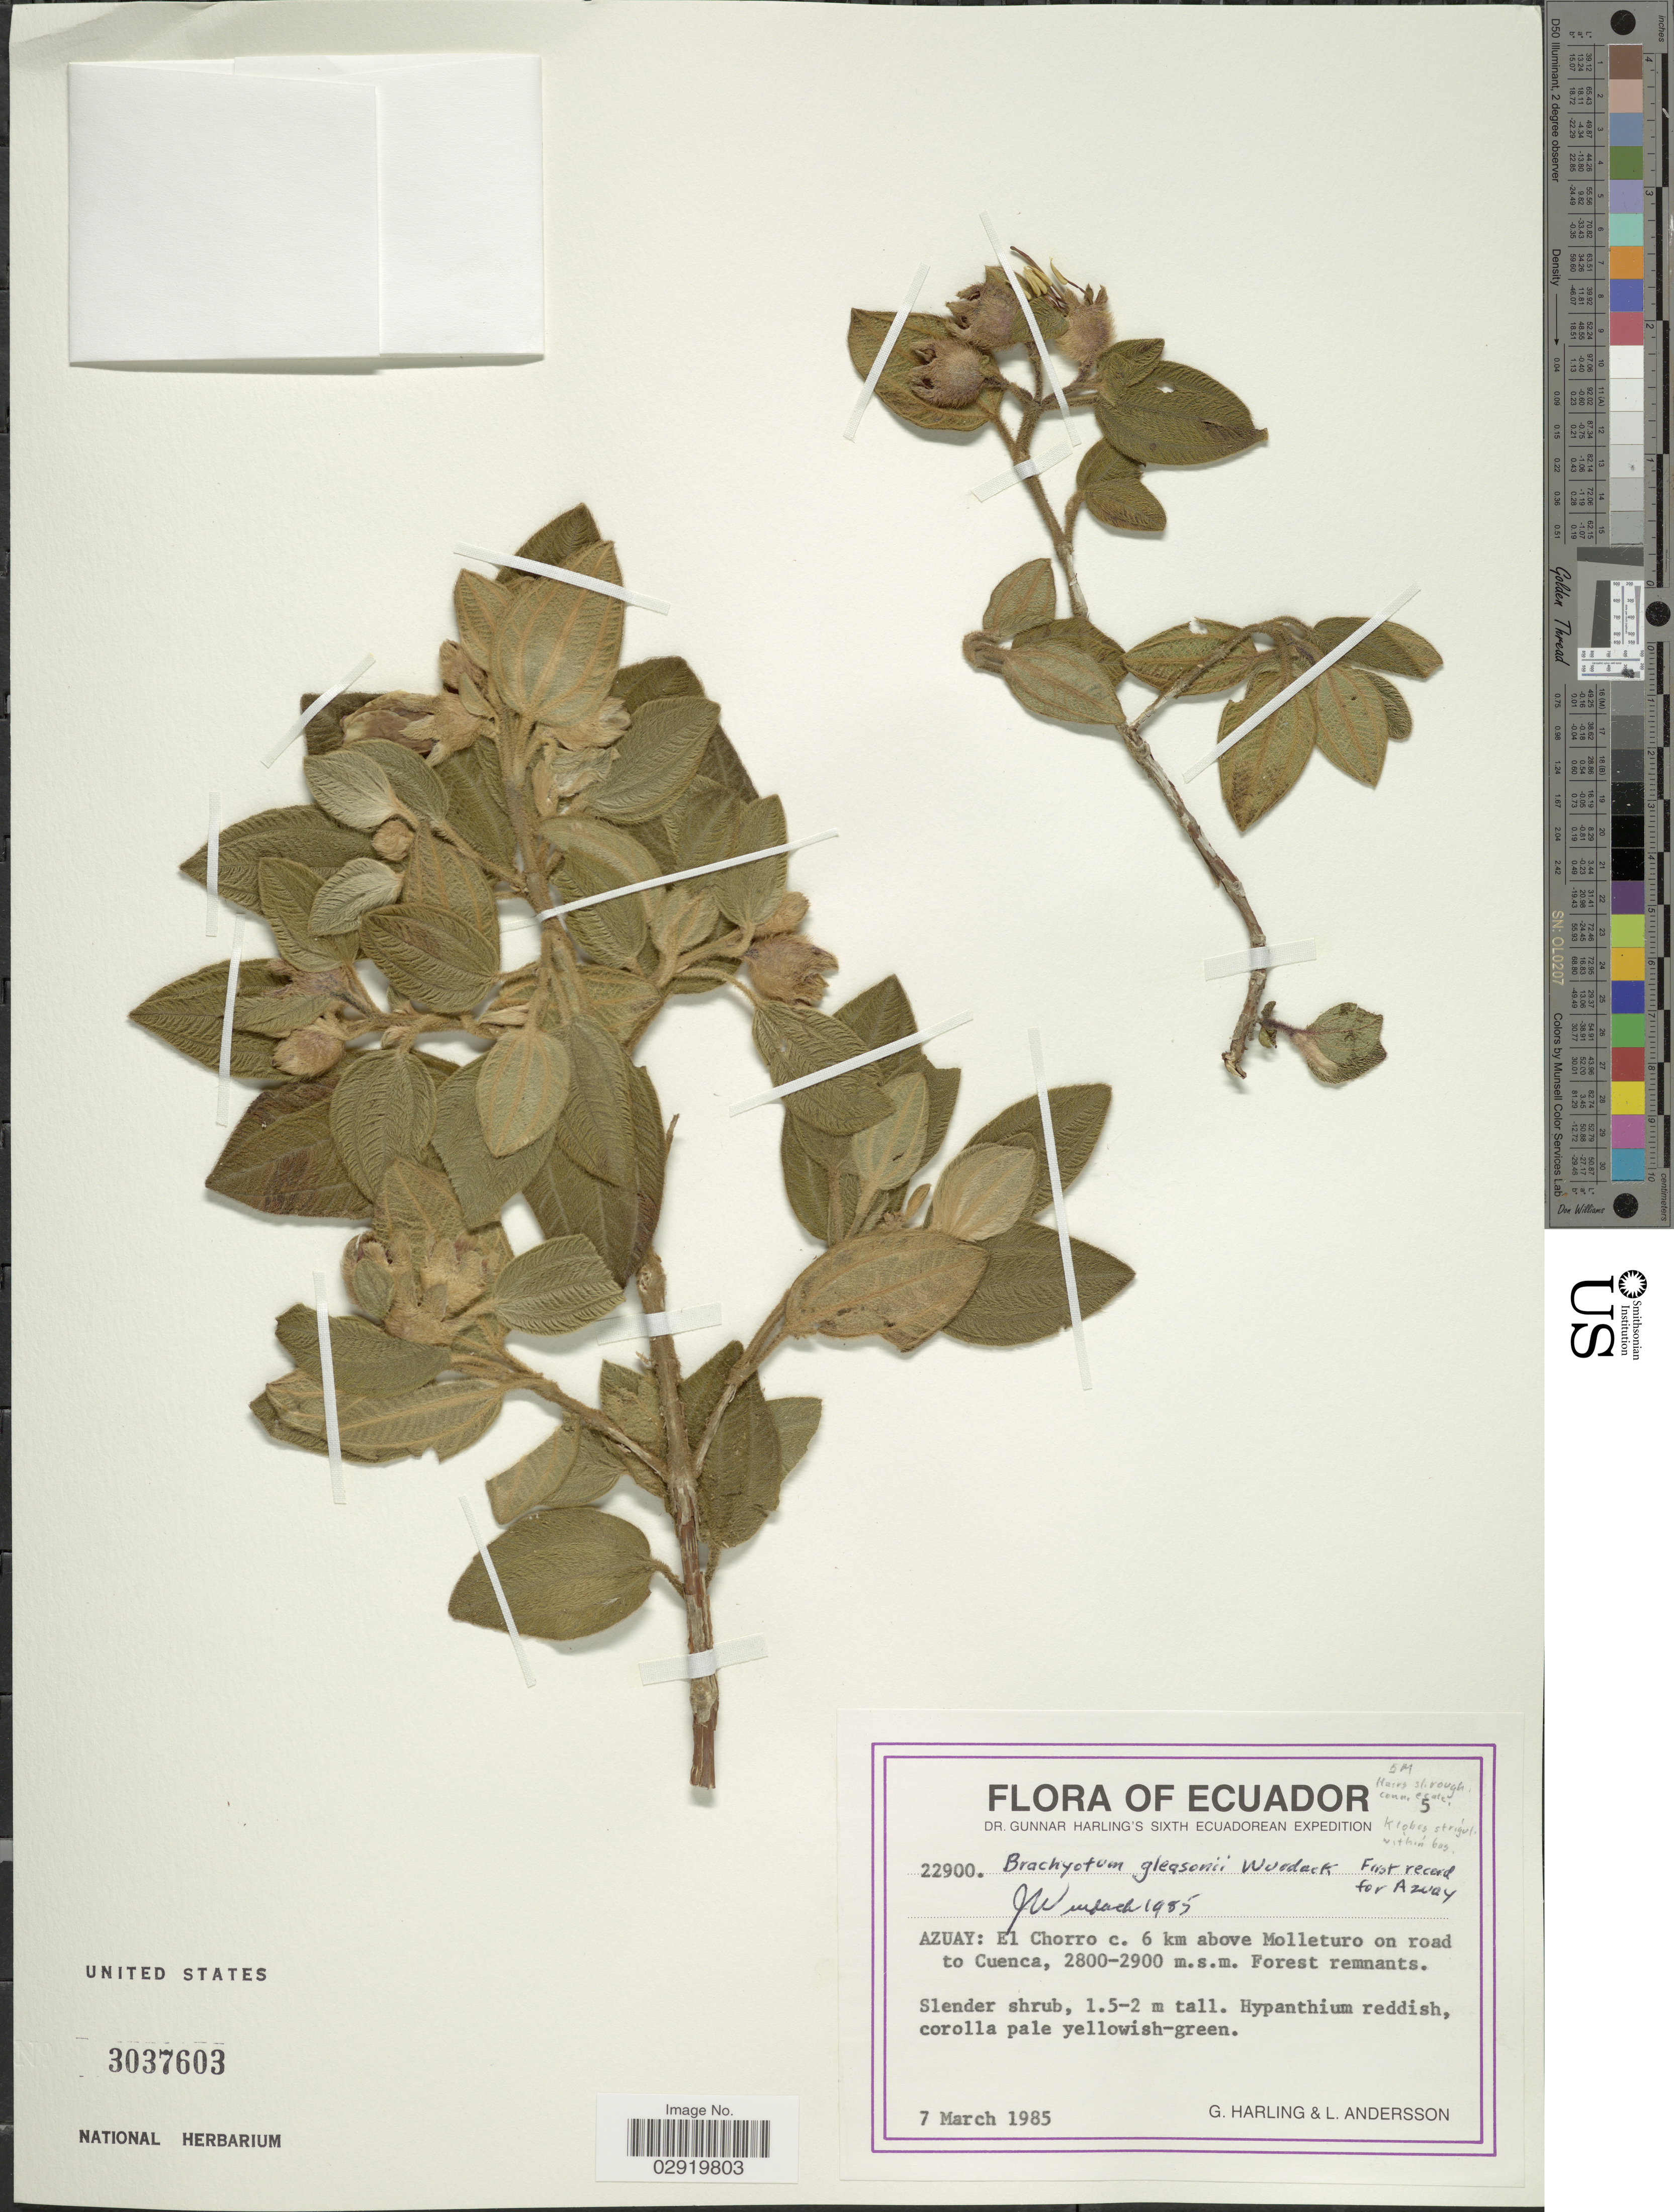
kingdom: Plantae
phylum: Tracheophyta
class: Magnoliopsida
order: Myrtales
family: Melastomataceae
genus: Brachyotum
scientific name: Brachyotum gleasonii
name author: Wurdack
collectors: G. Harling & L. Andersson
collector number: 22900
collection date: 1985-03-07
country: Ecuador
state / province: Azuay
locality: El Chorro, c. 6 km above Molleturo on road to Cuenca.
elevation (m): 2800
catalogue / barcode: US 3037603